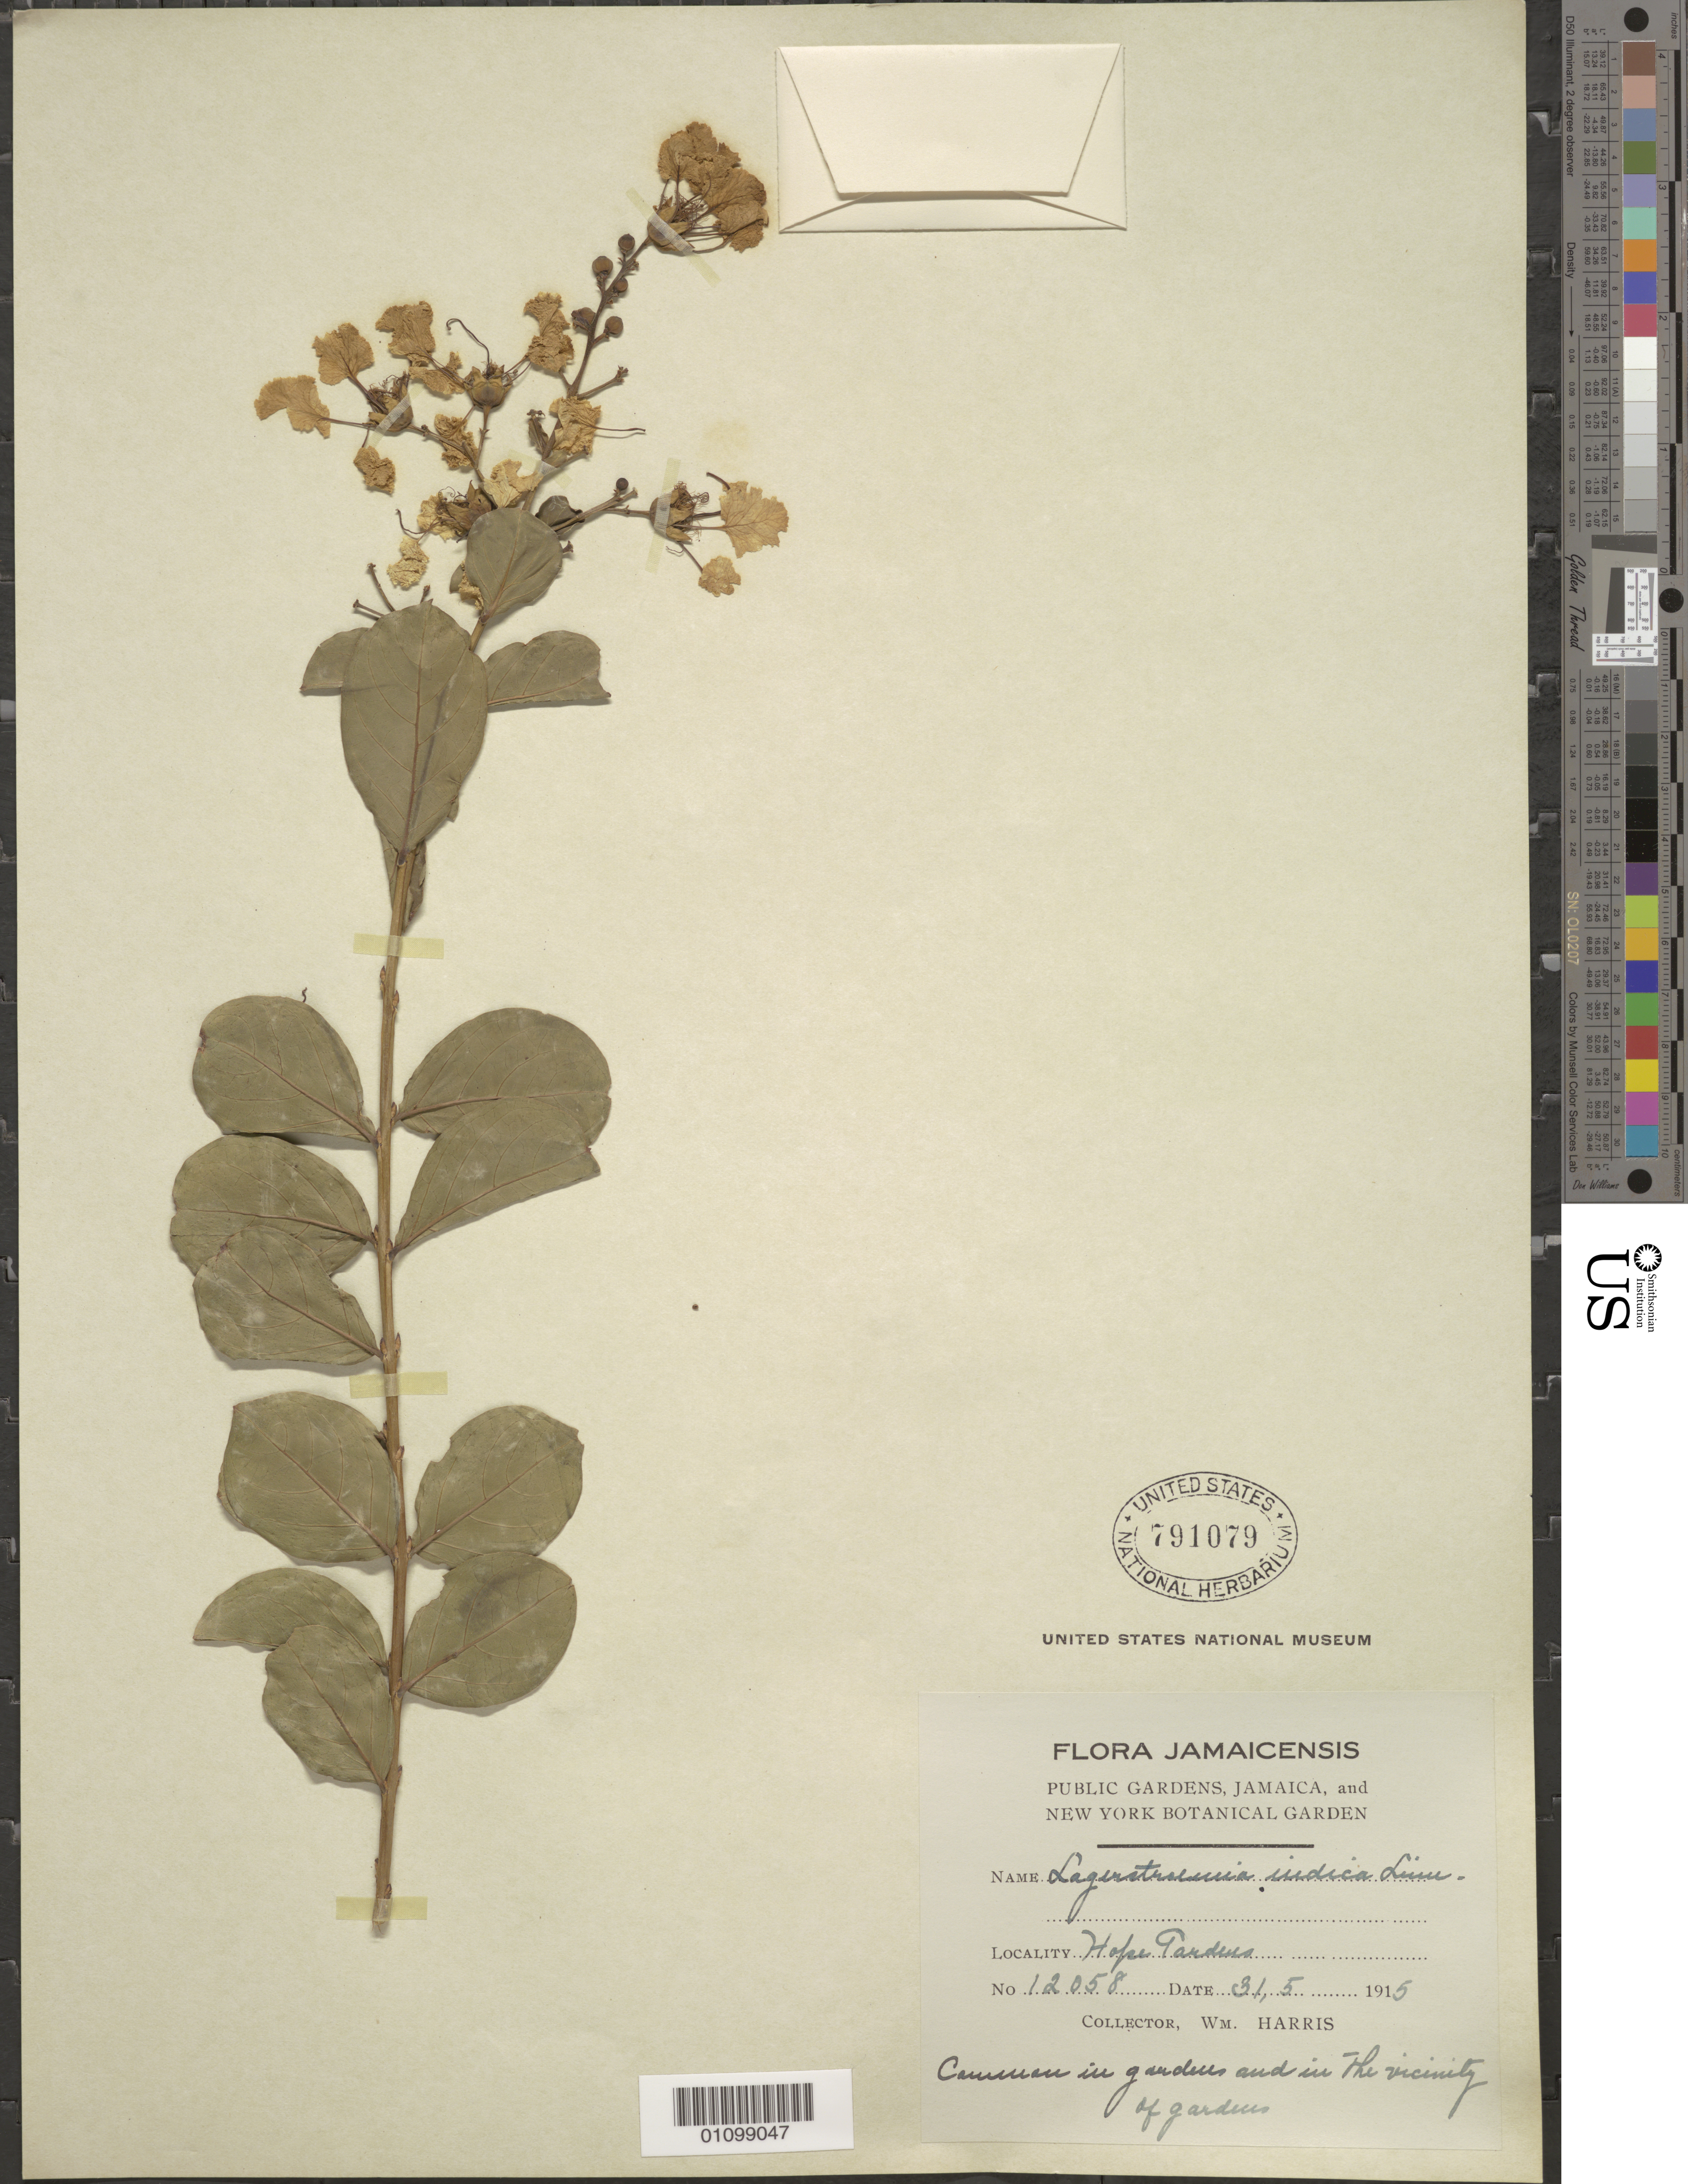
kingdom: Plantae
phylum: Tracheophyta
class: Magnoliopsida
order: Myrtales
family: Lythraceae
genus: Lagerstroemia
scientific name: Lagerstroemia indica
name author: L.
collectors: W. Harris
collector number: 12058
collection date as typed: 31 May 1915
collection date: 1915-05-31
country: Jamaica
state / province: Kingston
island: Jamaica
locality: Hope Gardens. Cauiruau in gardens and in the vicinity of gardens.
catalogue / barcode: US 791079